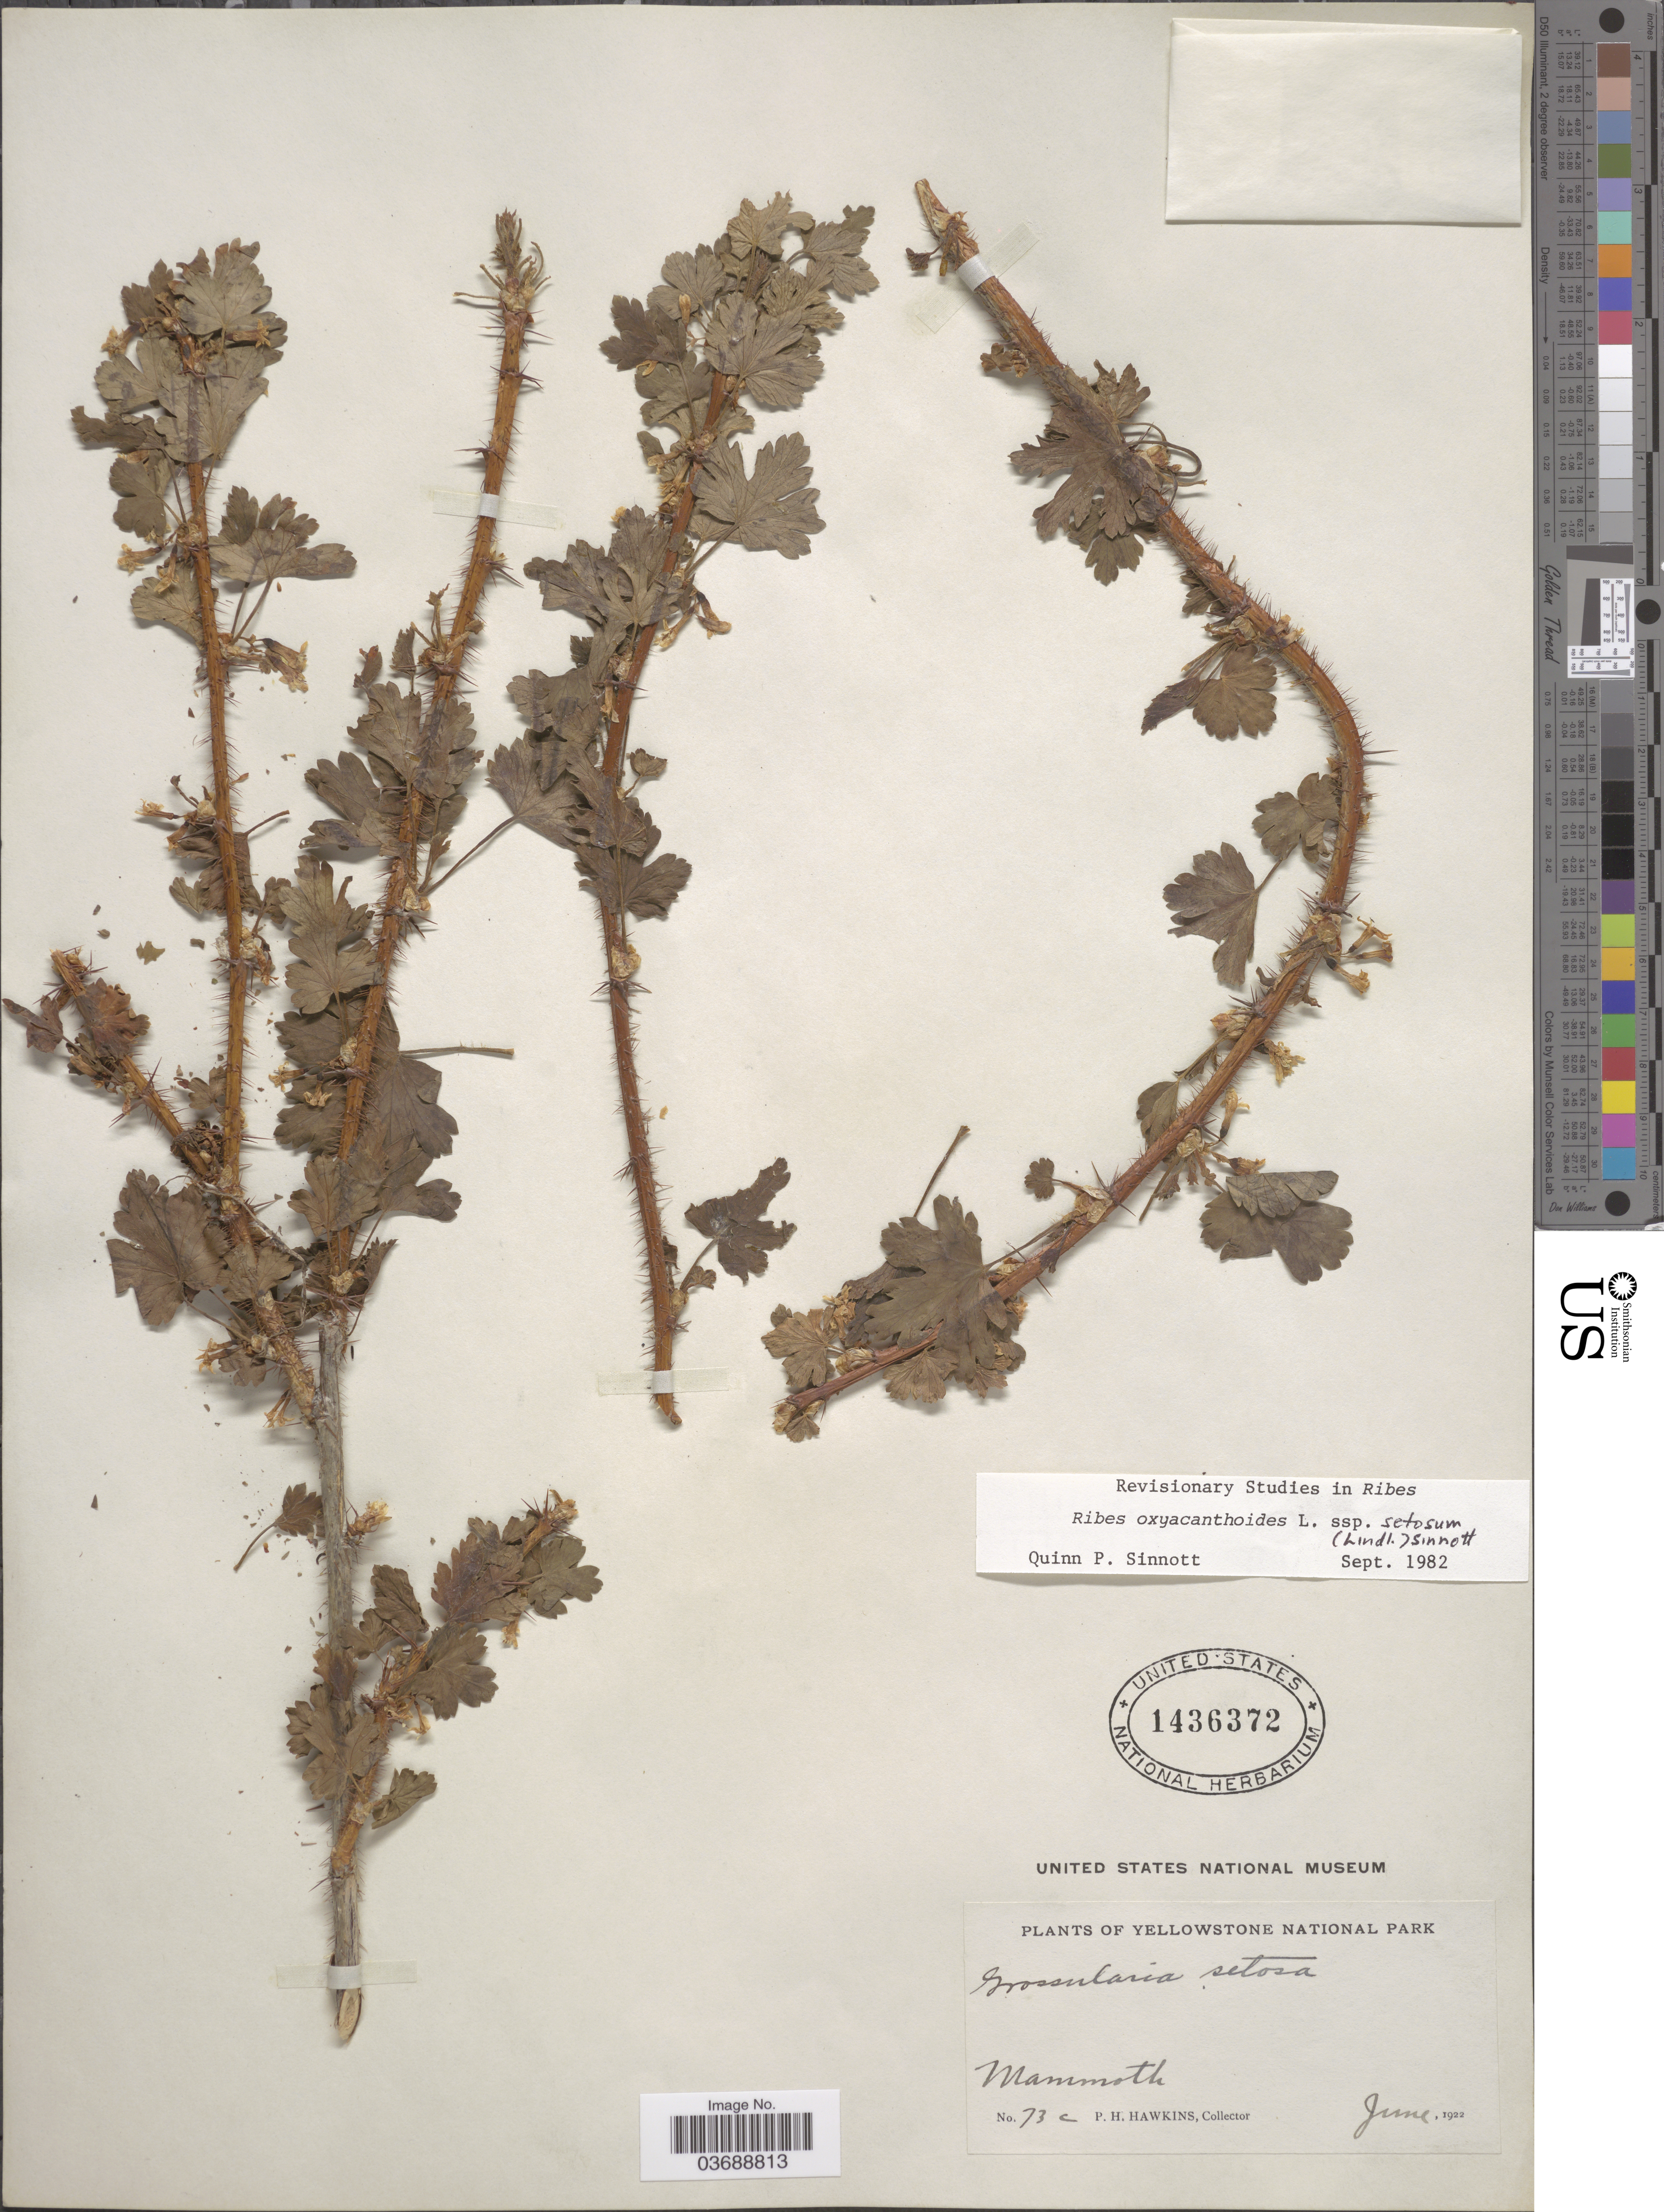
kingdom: Plantae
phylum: Tracheophyta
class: Magnoliopsida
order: Saxifragales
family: Grossulariaceae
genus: Ribes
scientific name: Ribes oxyacanthoides subsp. setosum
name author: (Lindl.) Q.P. Sinnott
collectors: P. Hawkins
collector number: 73C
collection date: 1922-06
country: United States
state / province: Wyoming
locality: Yellowstone National Park. Mammoth.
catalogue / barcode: US 1436372